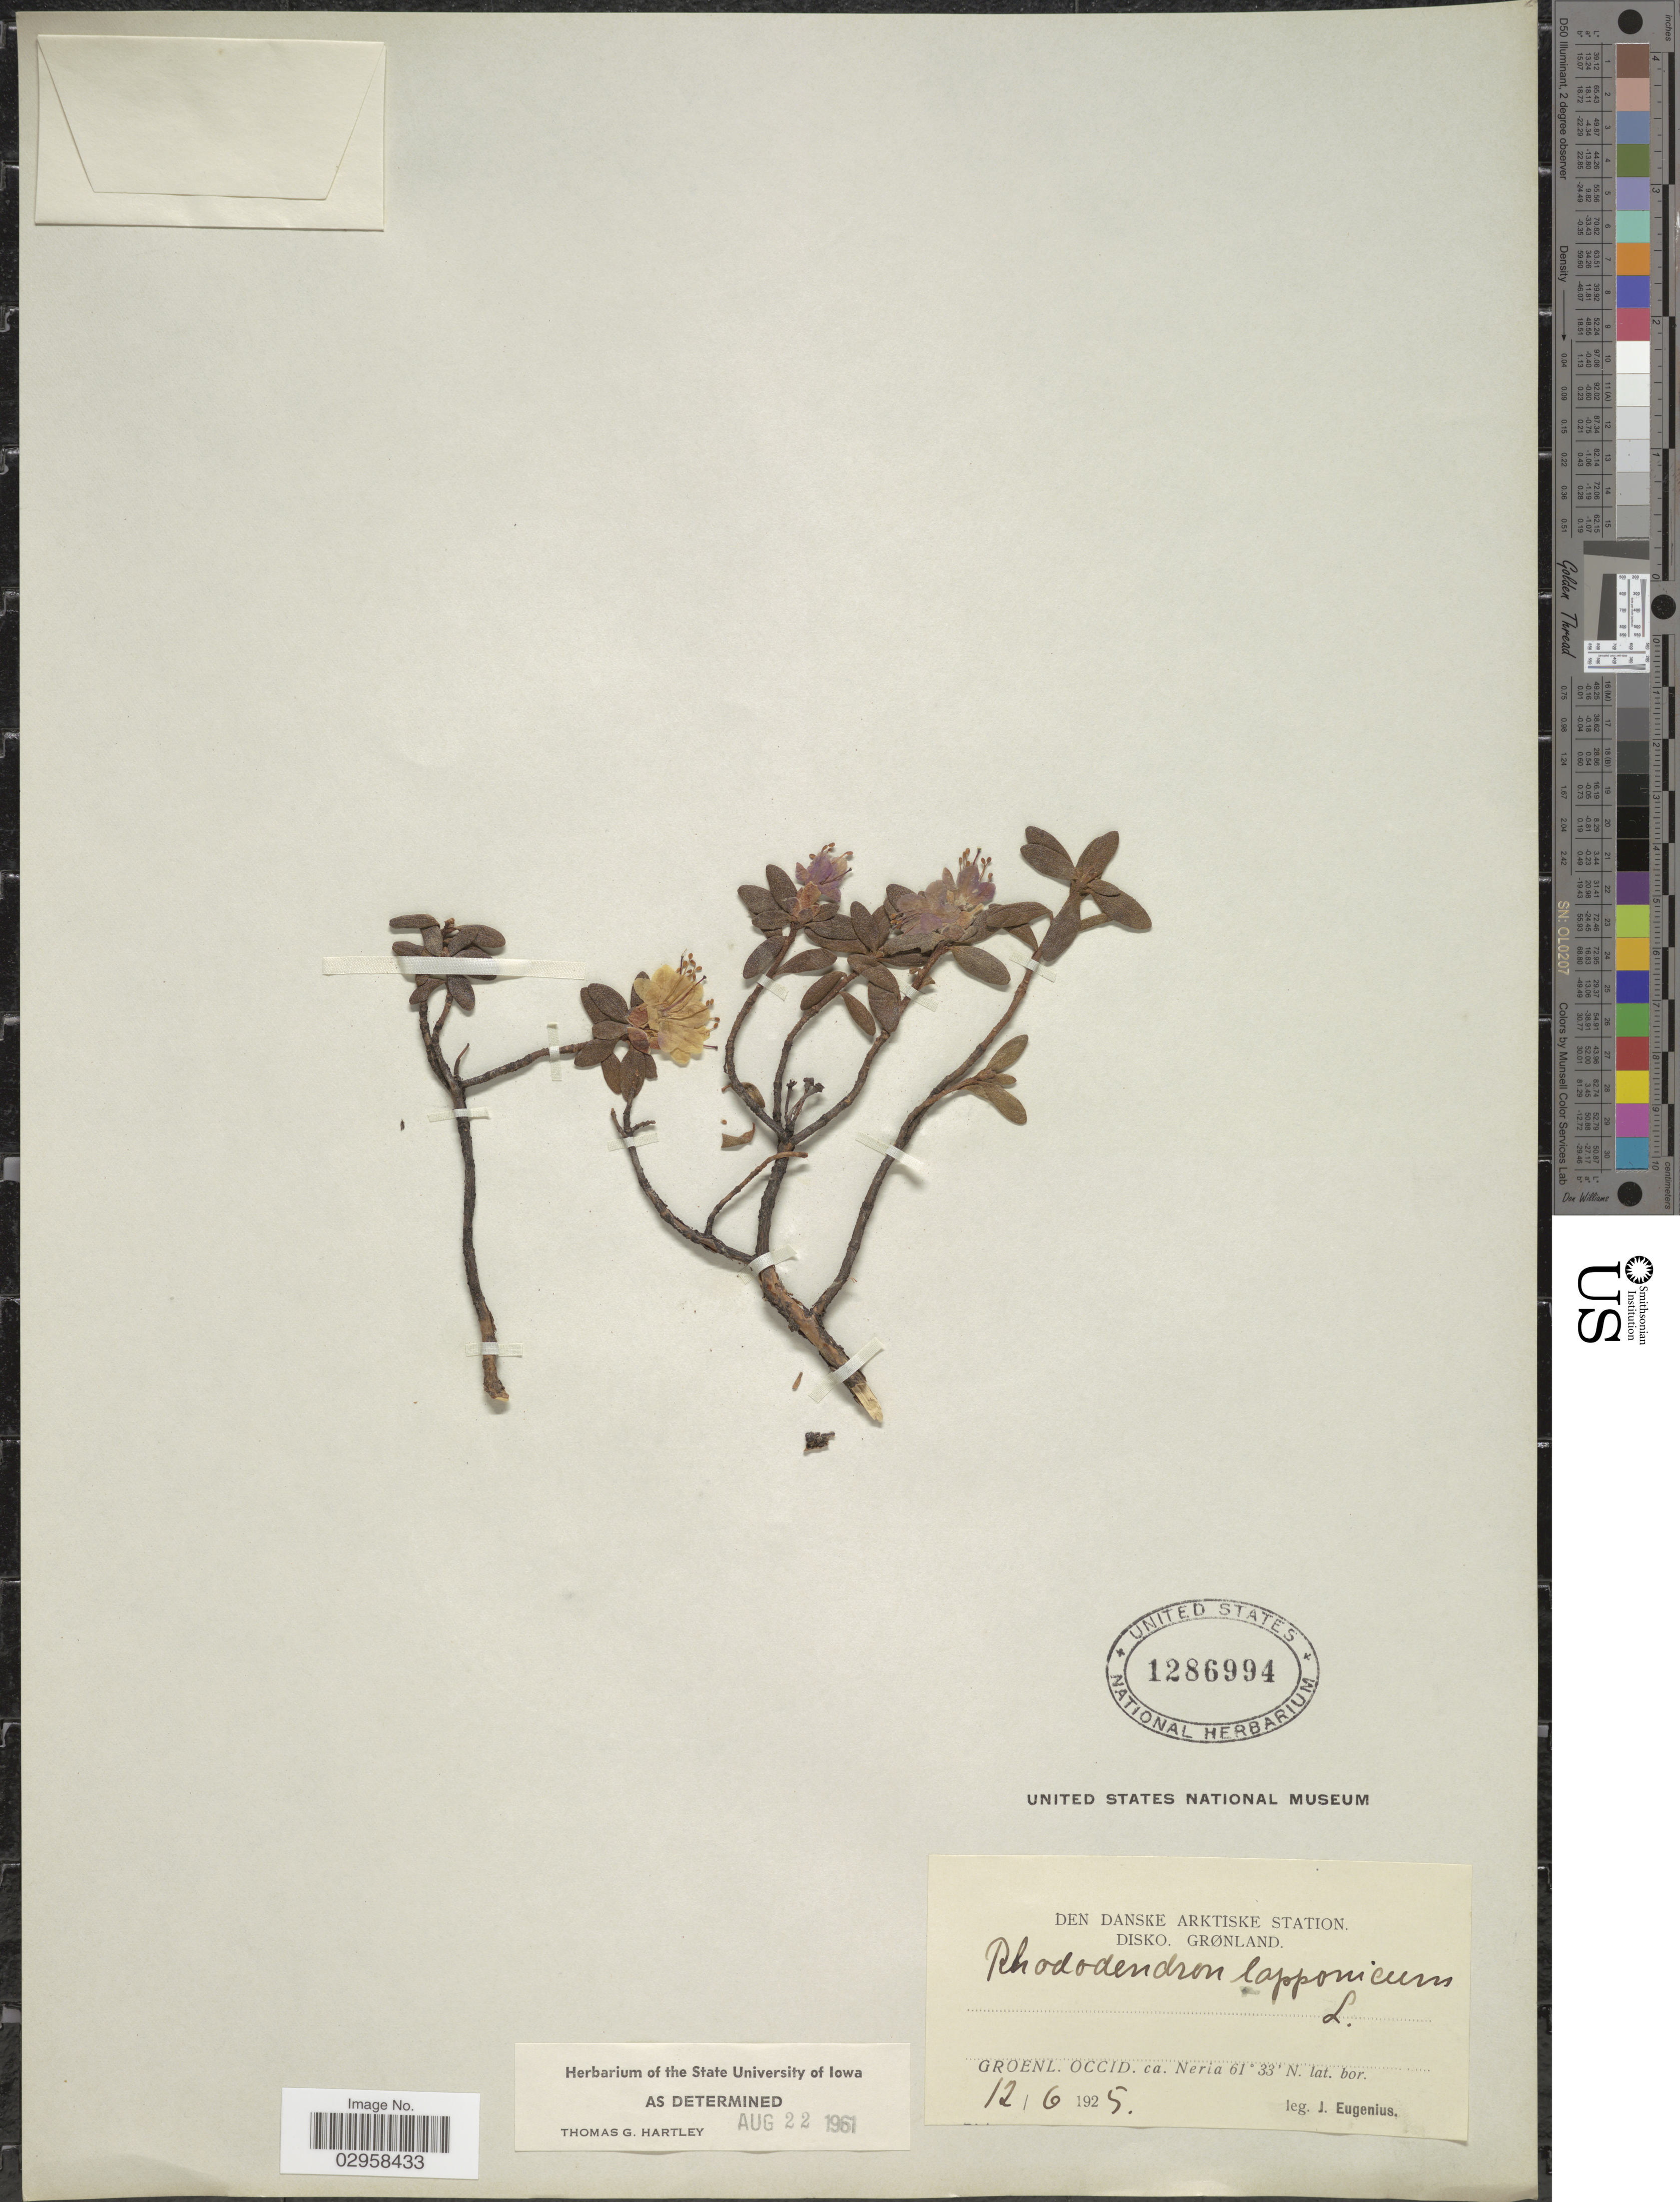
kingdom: Plantae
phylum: Tracheophyta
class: Magnoliopsida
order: Ericales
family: Ericaceae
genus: Rhododendron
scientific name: Rhododendron lapponicum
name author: (L.) Wahlenb.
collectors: J. Eugenius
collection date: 1925-06-12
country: Greenland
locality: Den Danske Arktiske Station. Disko, Grønland. Groenl. Occid. ca. Neria.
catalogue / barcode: US 1286994